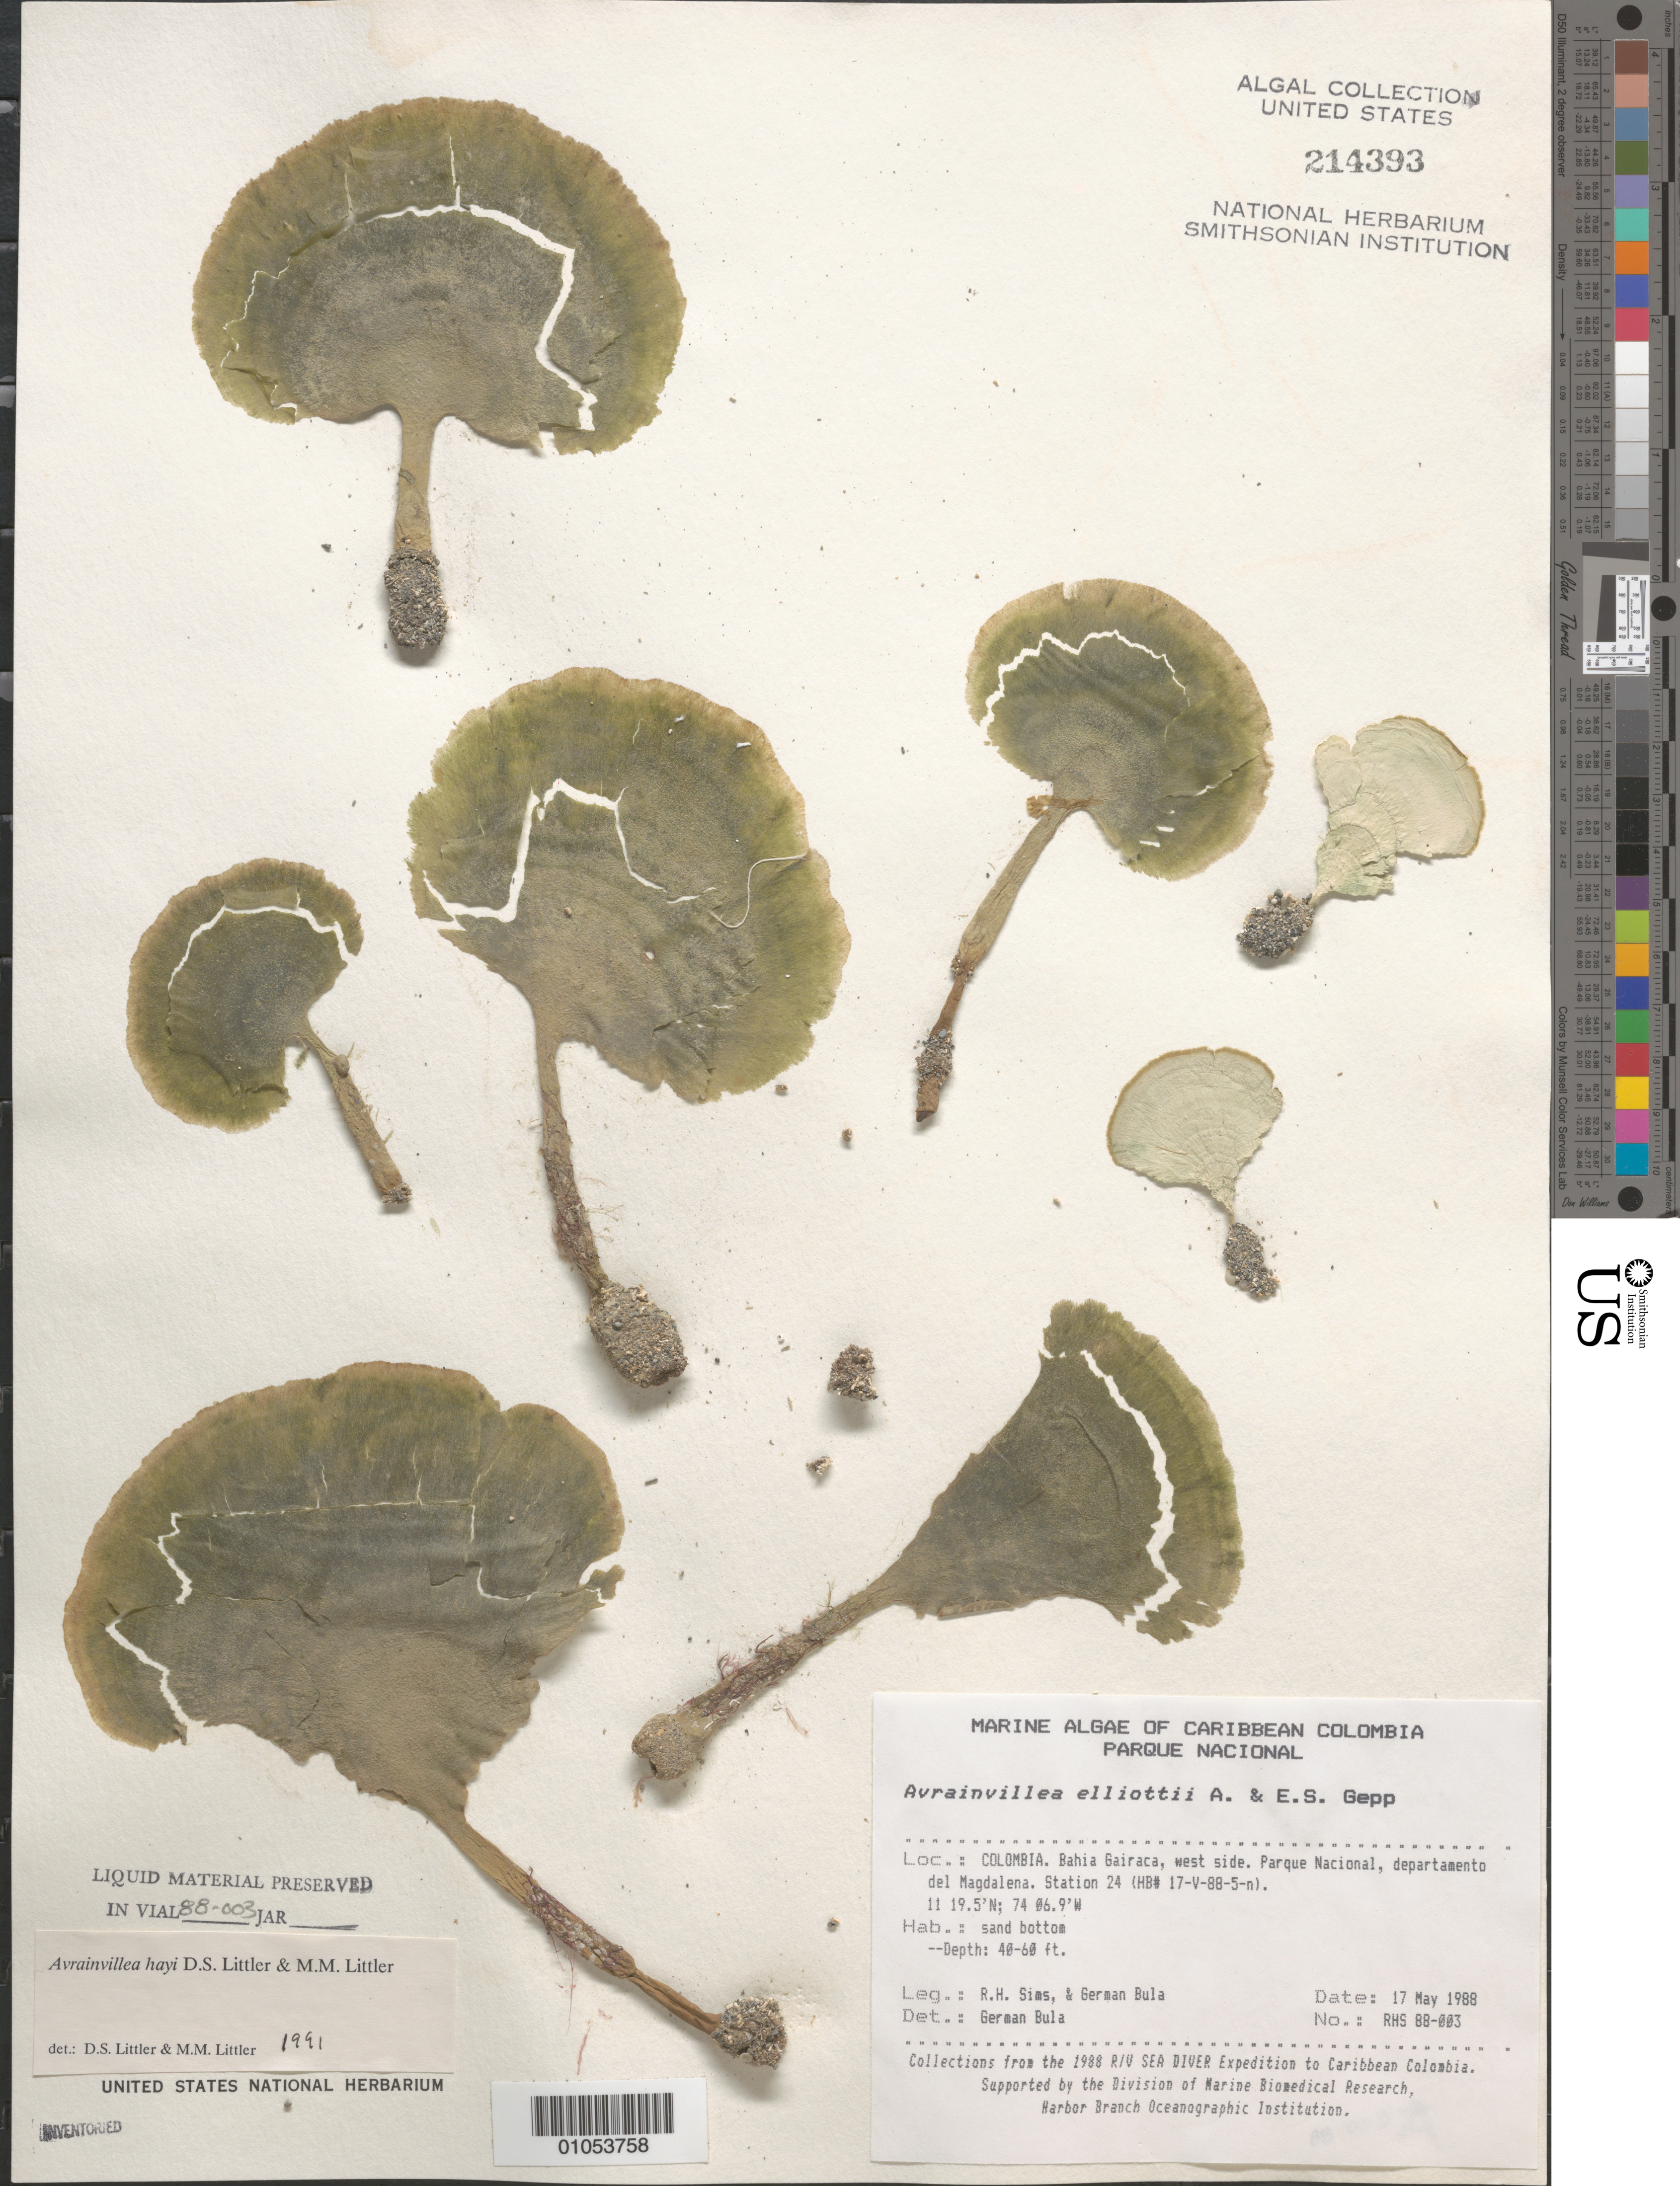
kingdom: Plantae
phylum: Chlorophyta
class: Ulvophyceae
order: Bryopsidales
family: Dichotomosiphonaceae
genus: Avrainvillea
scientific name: Avrainvillea hayi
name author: D.S. Littler & Littler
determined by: Littler, D. S.; Littler, M. M.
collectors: R. H. Sims & G. Bula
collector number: RHS 88-003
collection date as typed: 17 May 1988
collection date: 1988-05-17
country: Colombia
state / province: Magdalena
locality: Bahia Gairaca, west side, Parque Nacional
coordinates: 11 19.5'N, 74 06.9'W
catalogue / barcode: US 214393